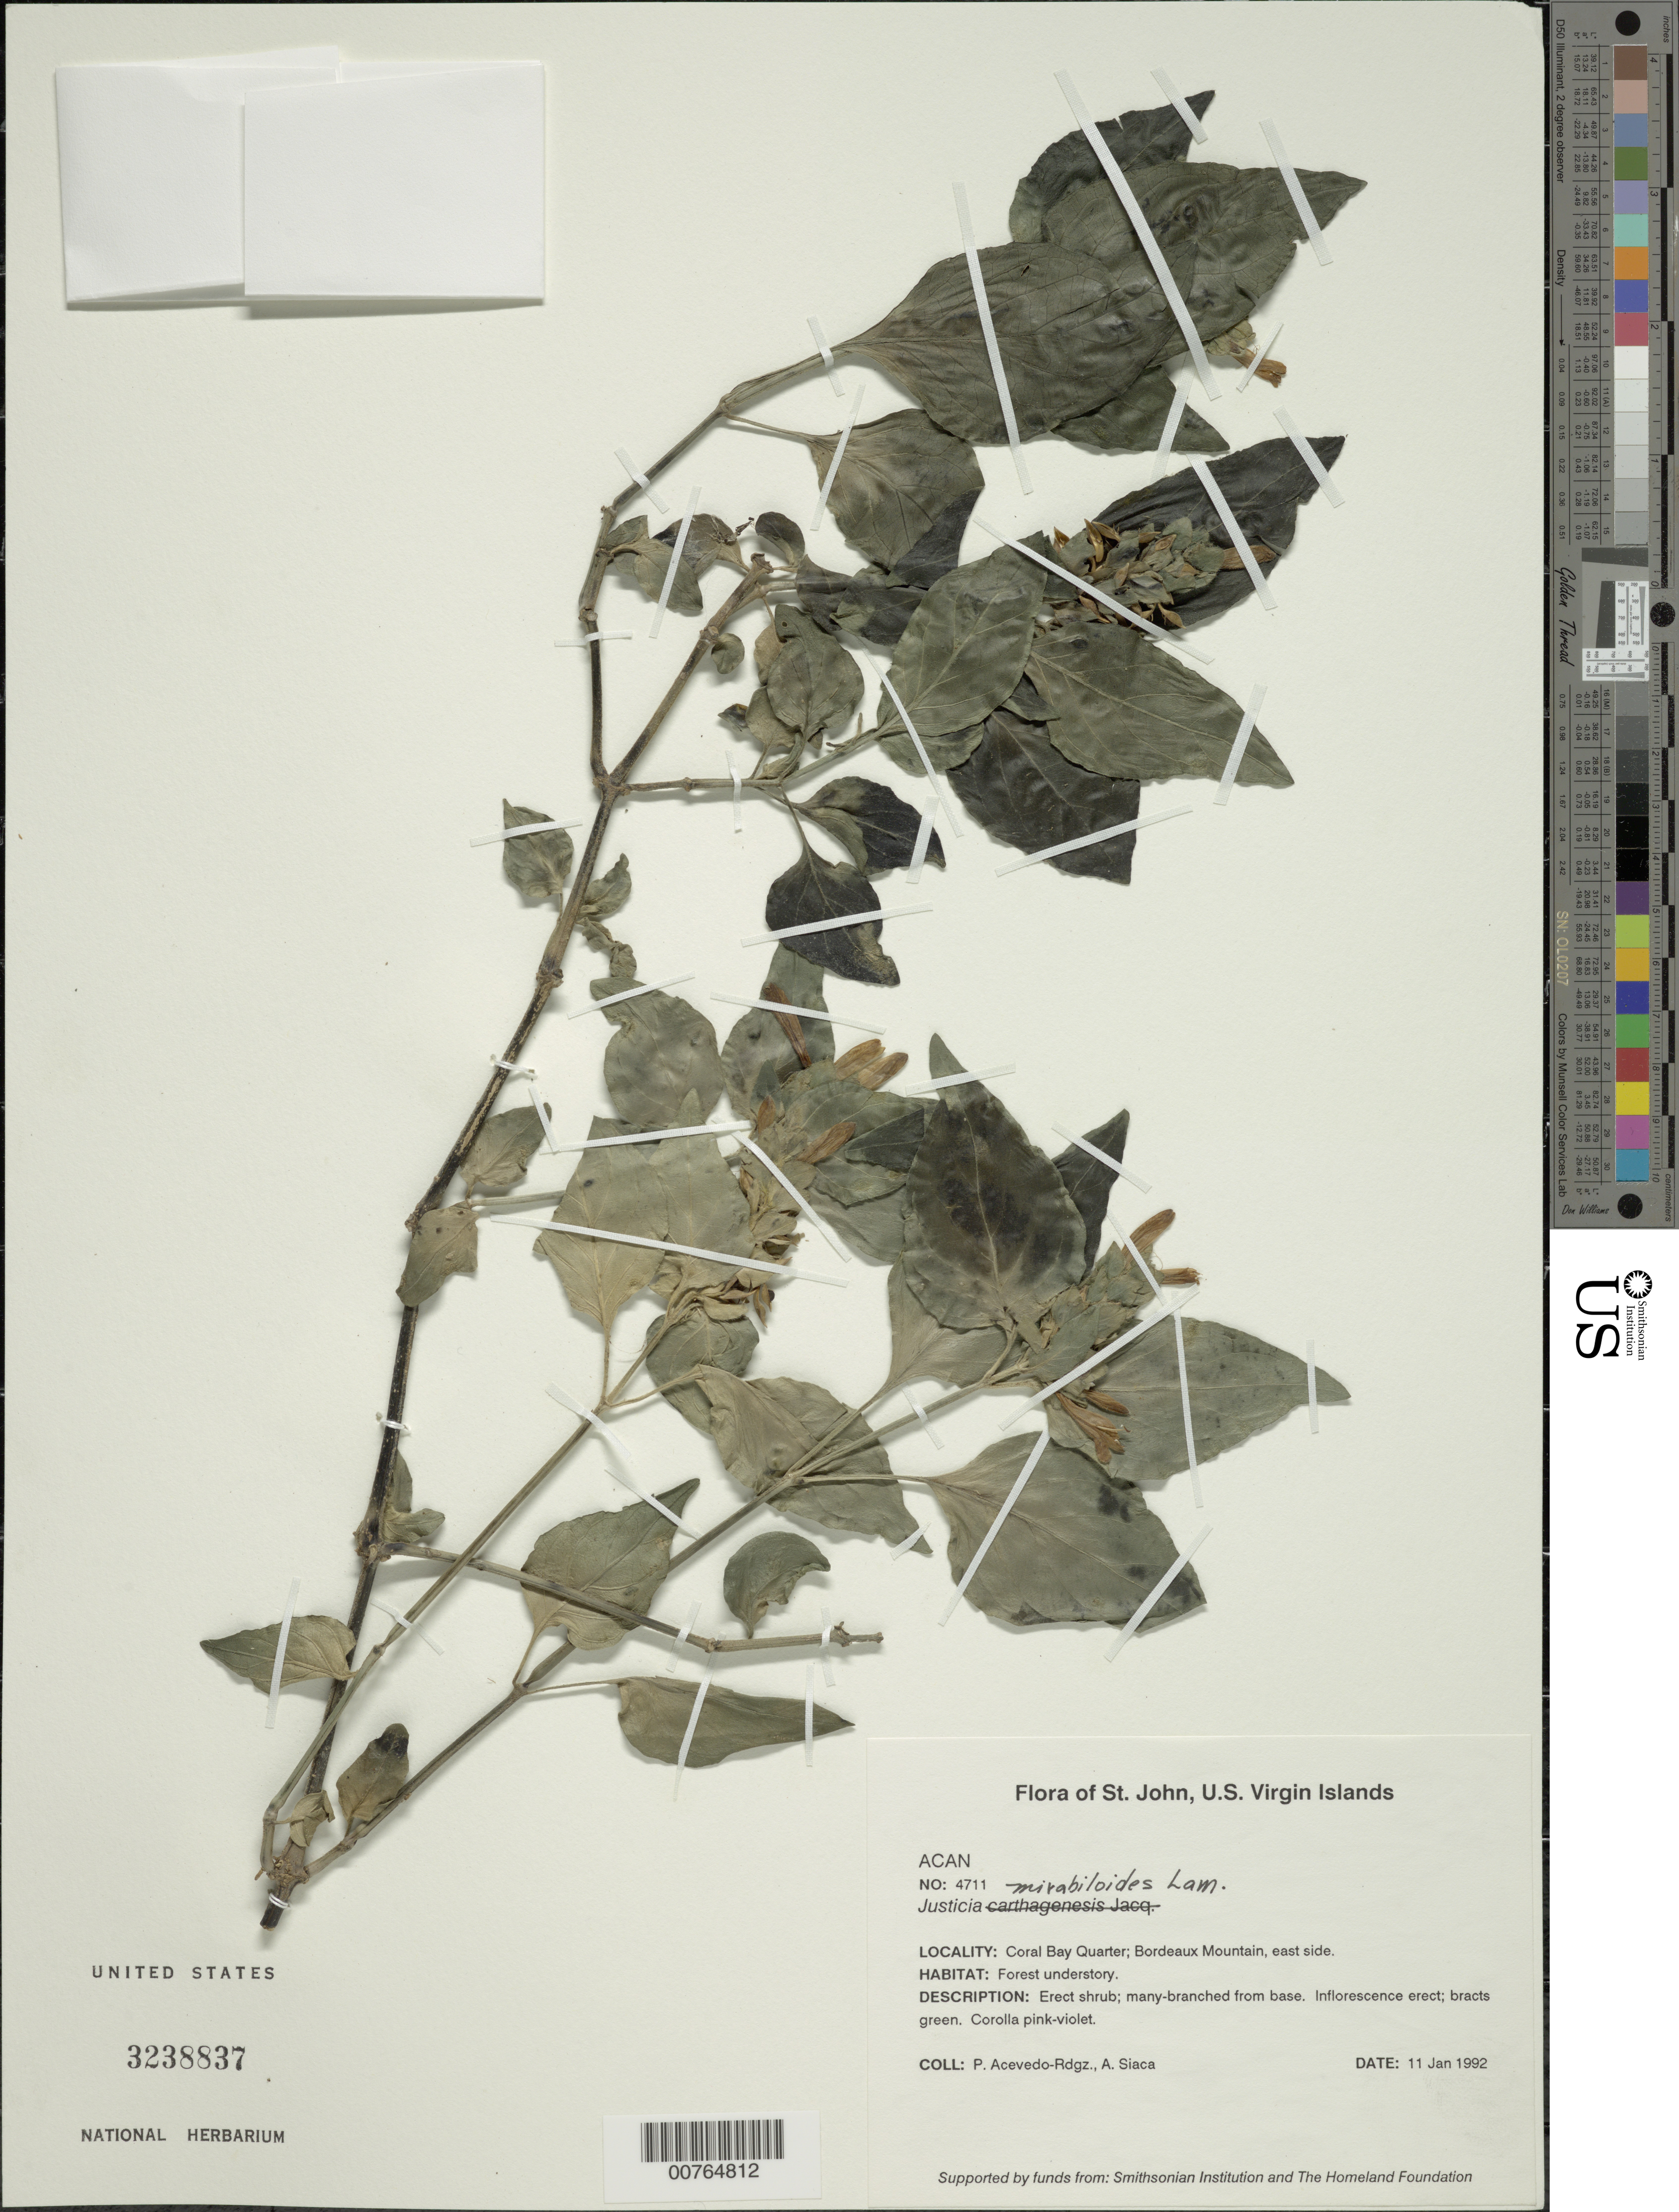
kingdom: Plantae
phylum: Tracheophyta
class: Magnoliopsida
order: Lamiales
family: Acanthaceae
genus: Justicia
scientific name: Justicia mirabiloides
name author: Lam.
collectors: P. Acevedo-Rodr. & A. Siaca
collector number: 4711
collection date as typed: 11 Jan 1992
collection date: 1992-01-11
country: U.S. Virgin Islands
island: St. John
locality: Coral Bay Quarter; Bordeaux Mountain, east side.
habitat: Forest understory.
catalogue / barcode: US 3238837